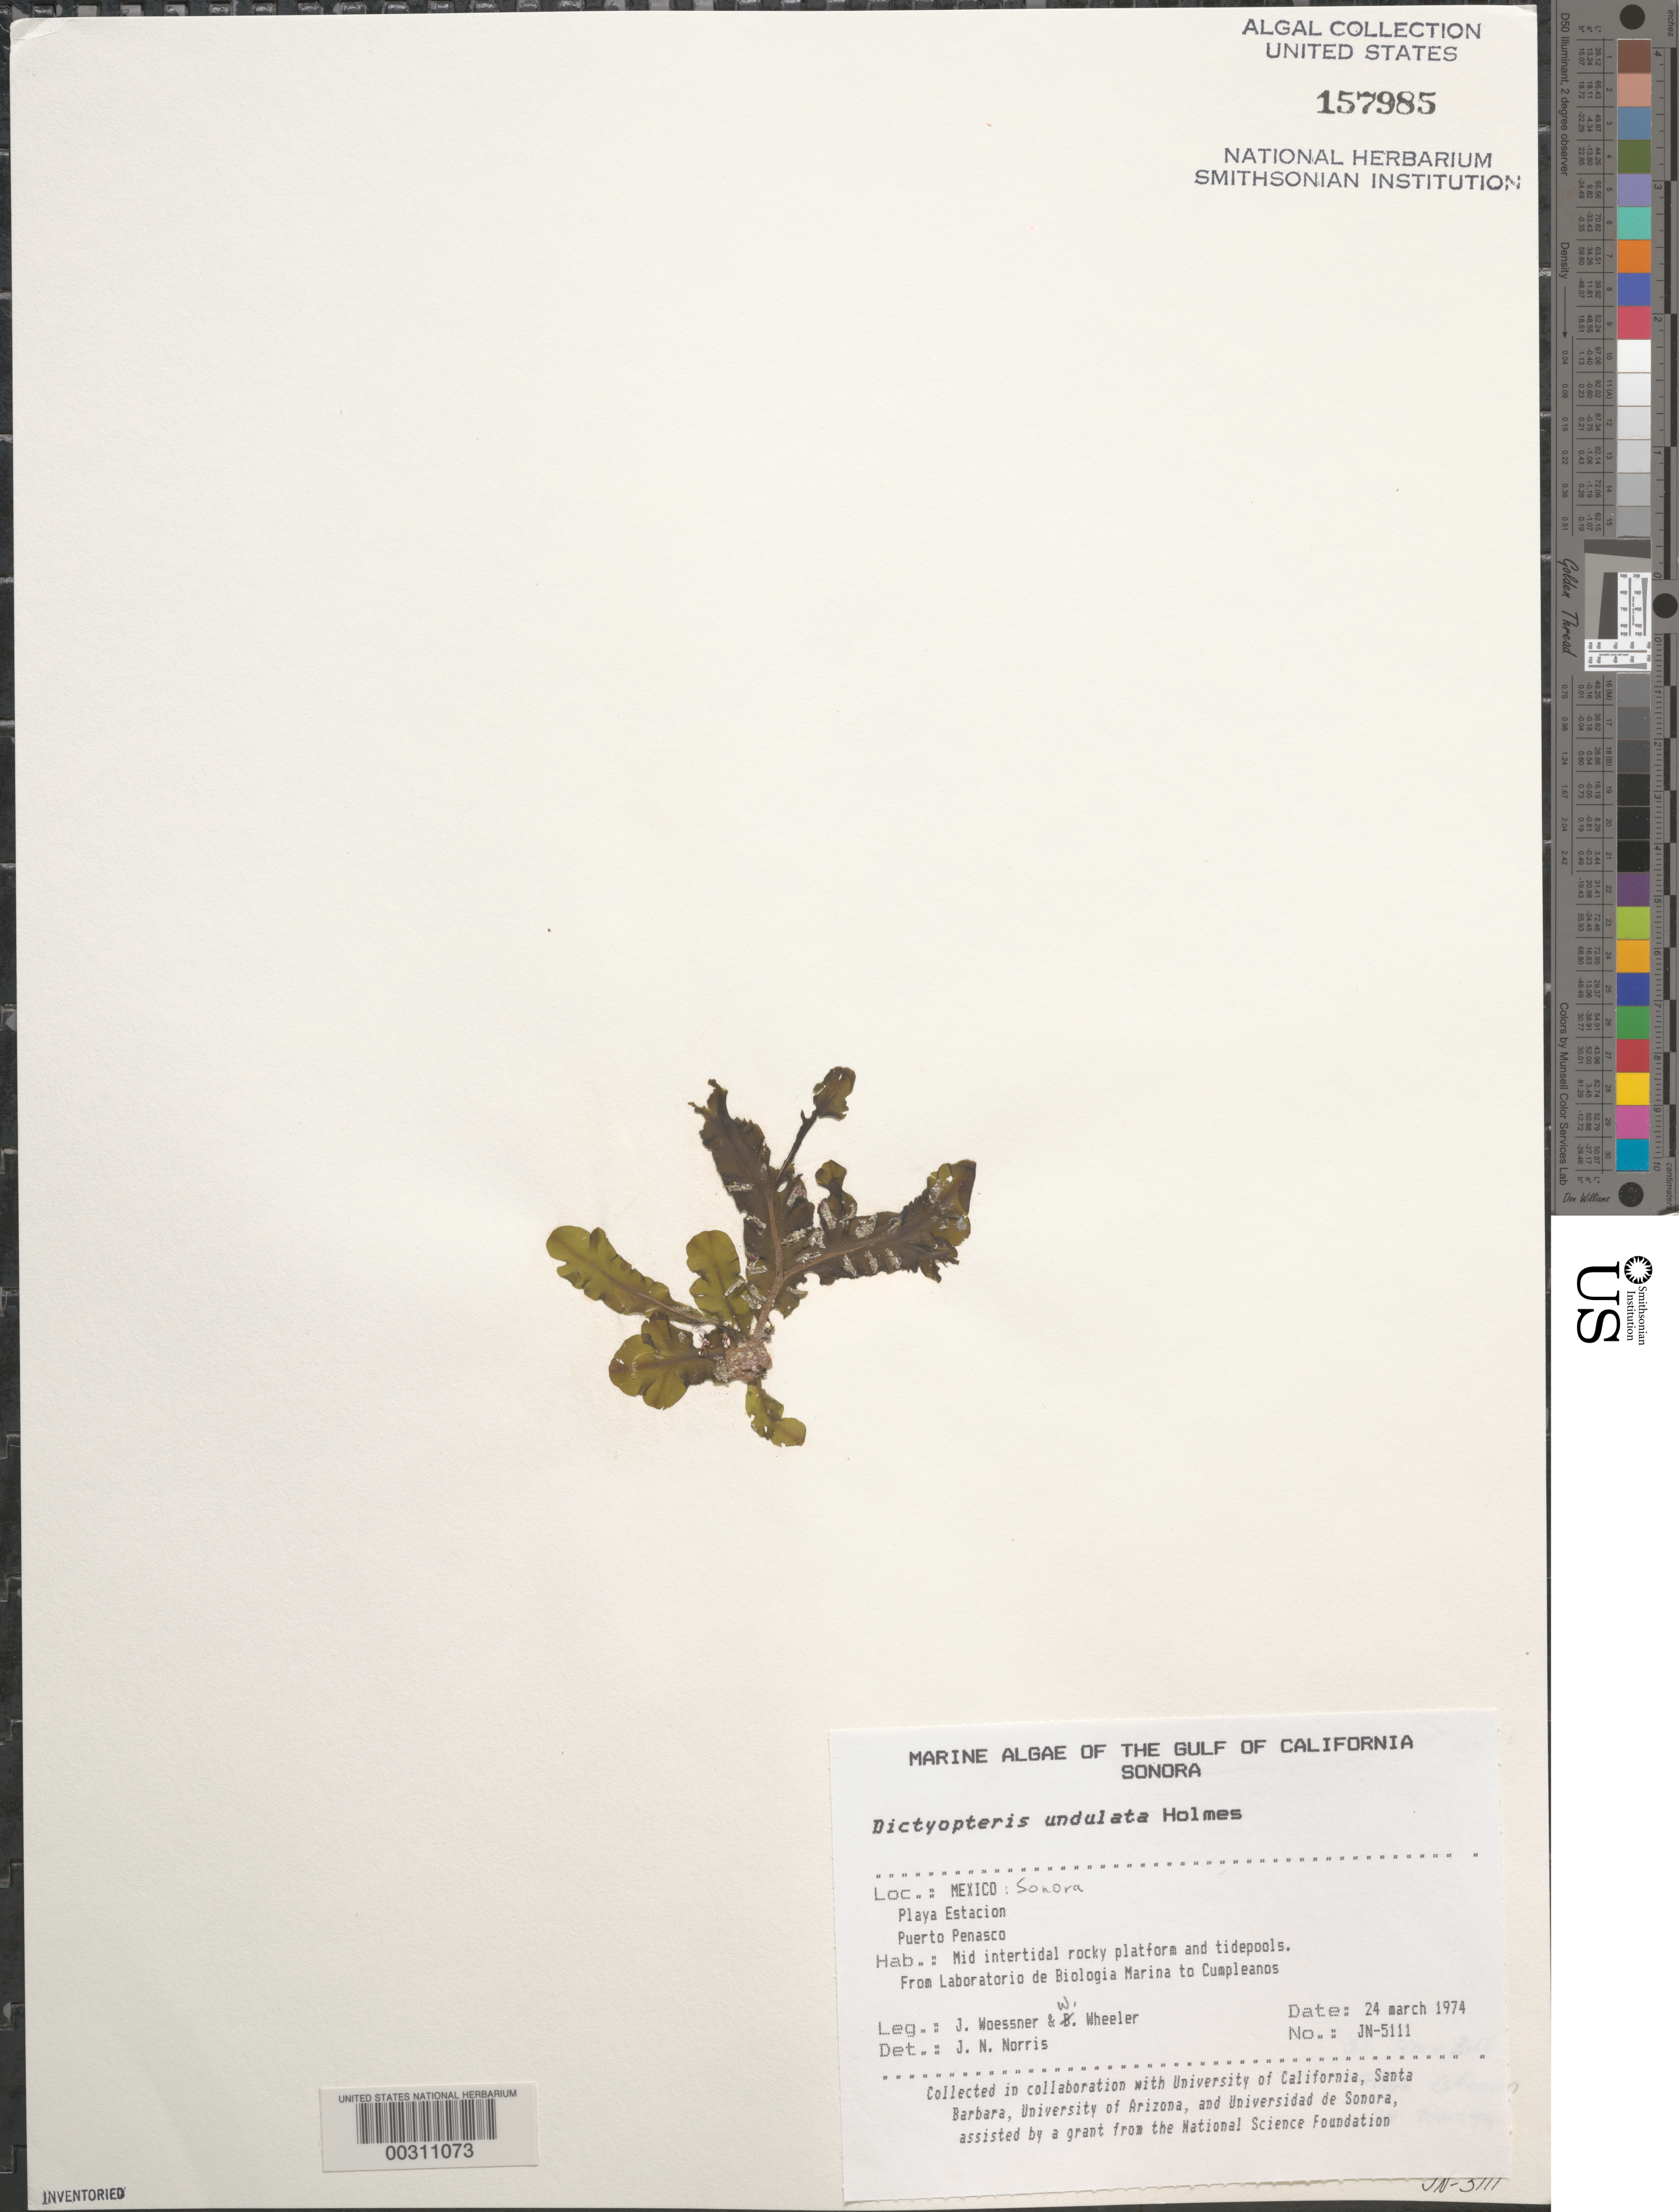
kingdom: Chromista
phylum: Ochrophyta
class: Phaeophyceae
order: Dictyotales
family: Dictyotaceae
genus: Dictyopteris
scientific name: Dictyopteris undulata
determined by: Norris, James N.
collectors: J. Woessner & W. Wheeler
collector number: Jn-5111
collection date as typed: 24 Mar 1974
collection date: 1974-03-24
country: Mexico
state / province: Sonora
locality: Playa Estacion, Puerto Penasco, marine laboratory shore-Cumpleanos tide pool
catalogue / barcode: US 157985